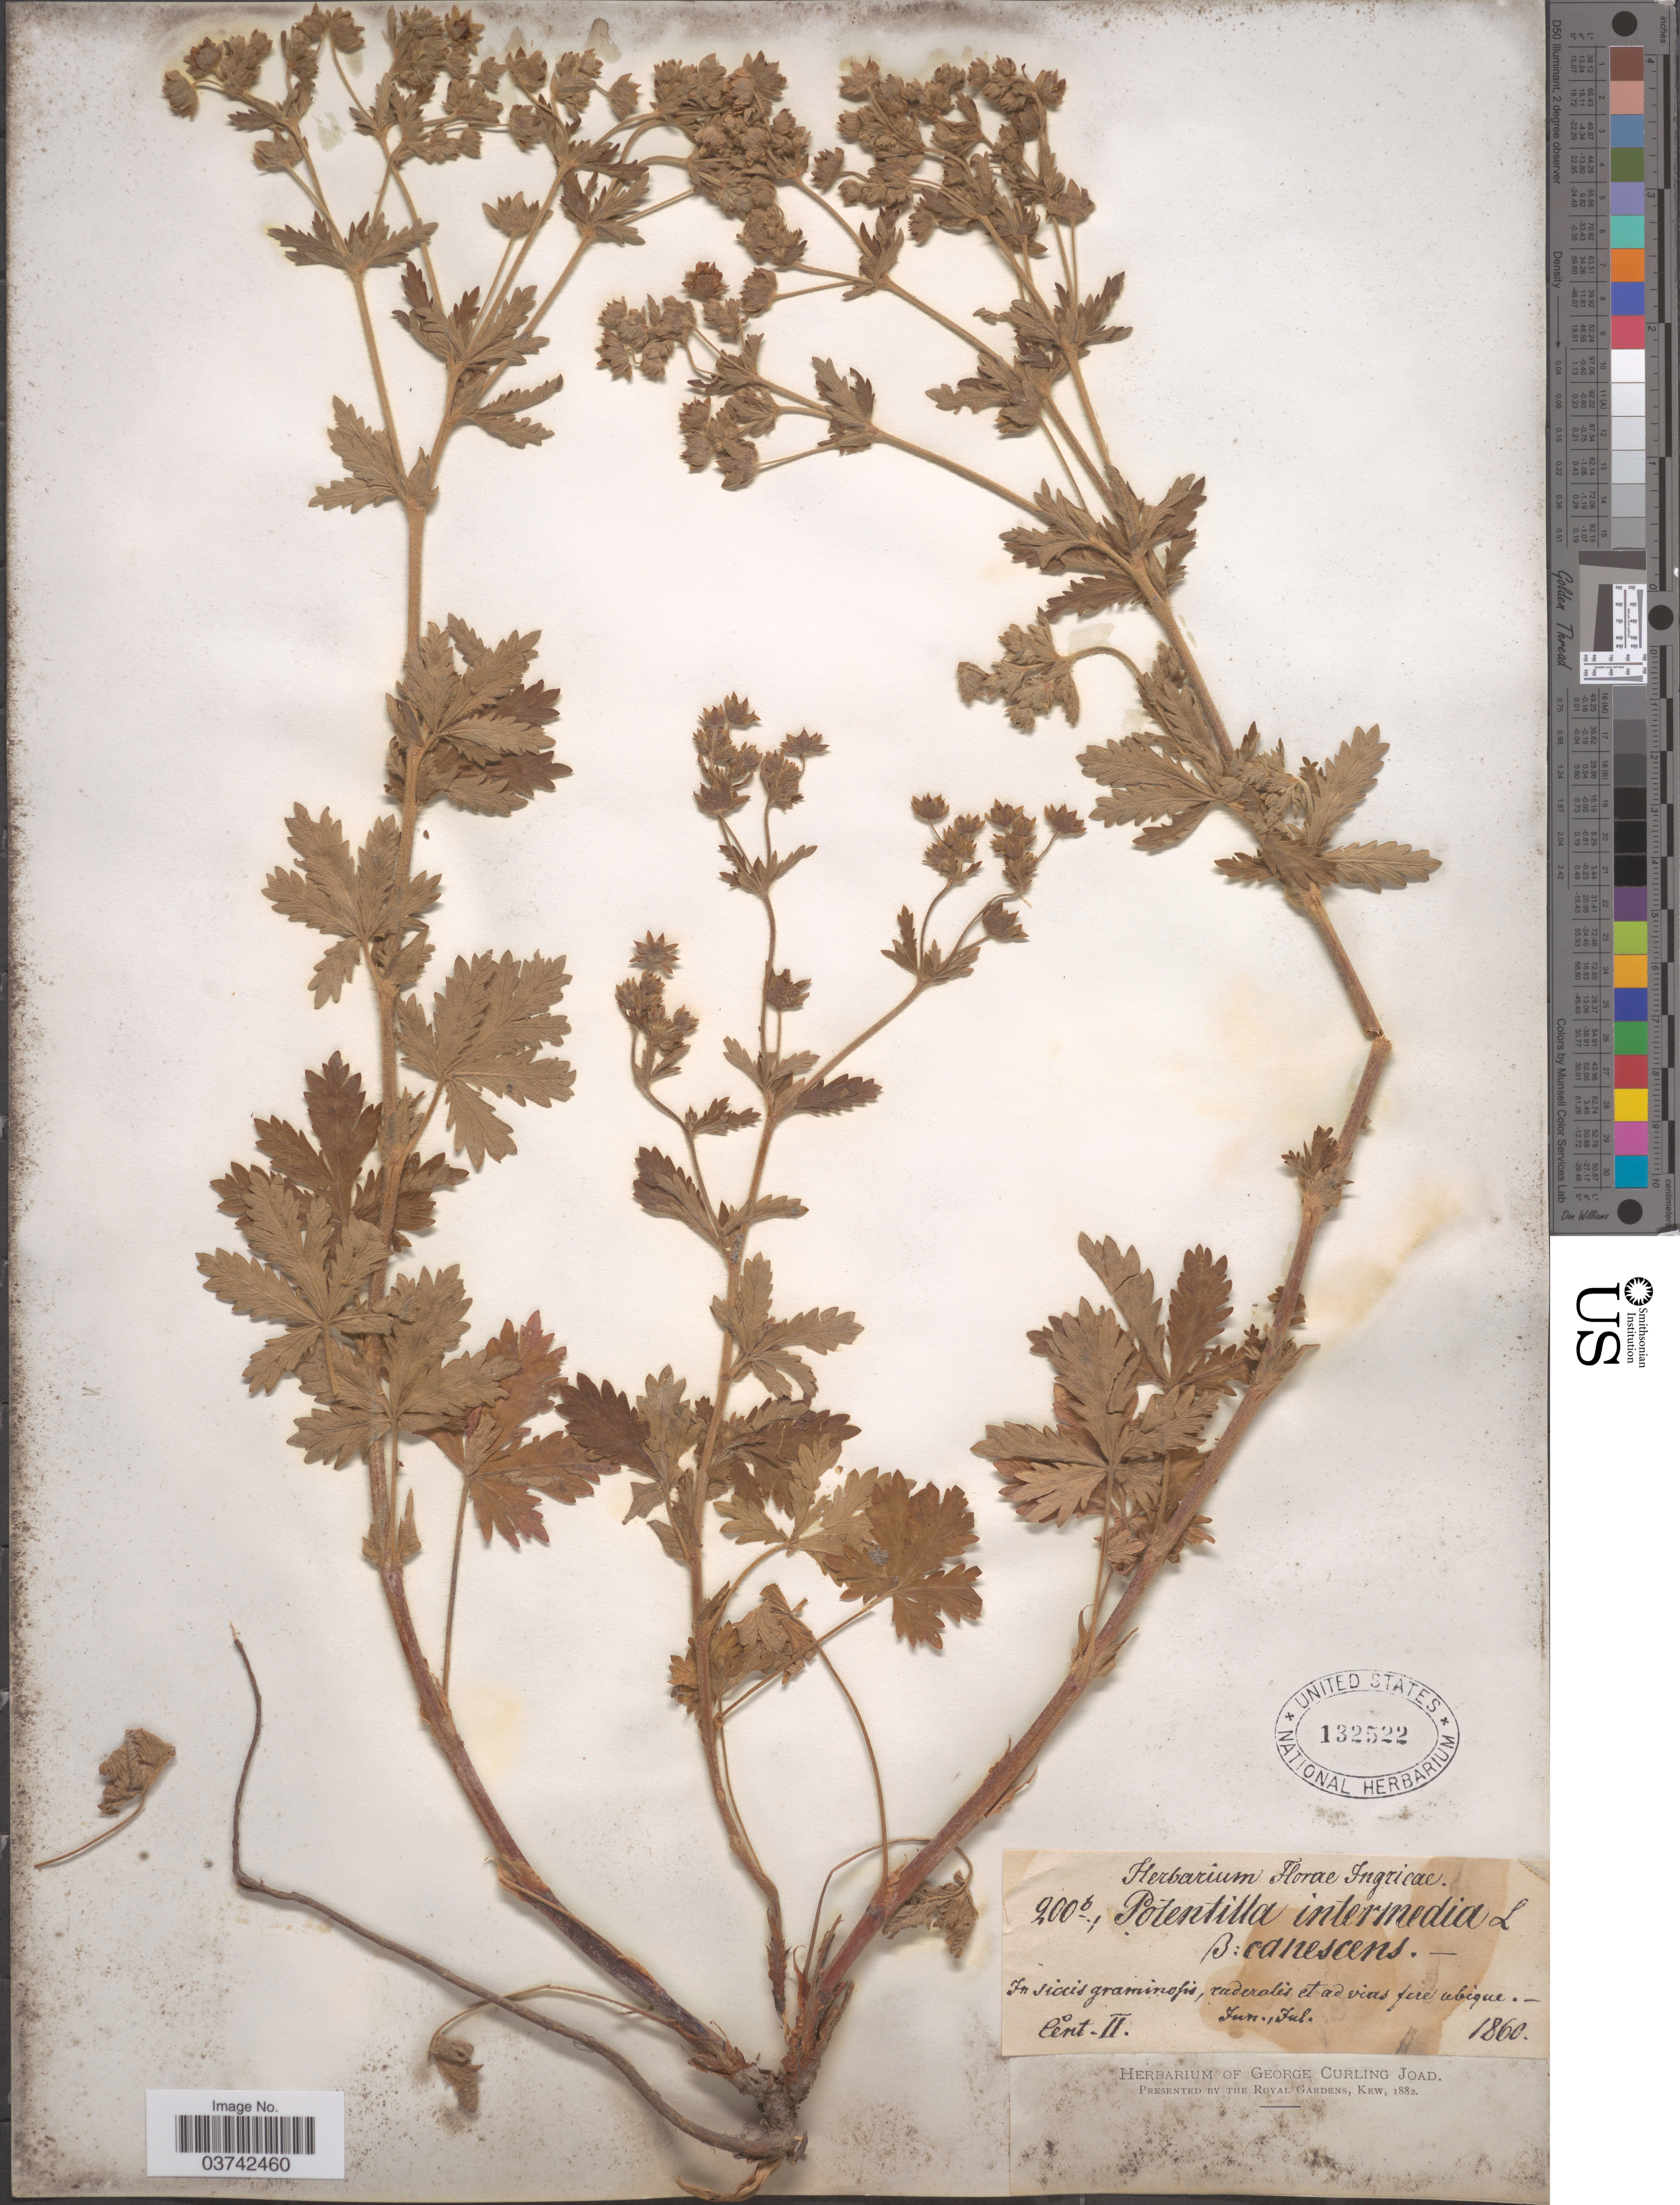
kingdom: Plantae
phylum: Tracheophyta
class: Magnoliopsida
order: Rosales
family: Rosaceae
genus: Potentilla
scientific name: Potentilla intermedia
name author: L.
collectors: ex herb. Florae Ingricae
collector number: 200b*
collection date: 1860-06/1860-07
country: Ukraine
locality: In siccis graminosis, ruderatis et ad vias fere ubique.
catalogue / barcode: US 132522